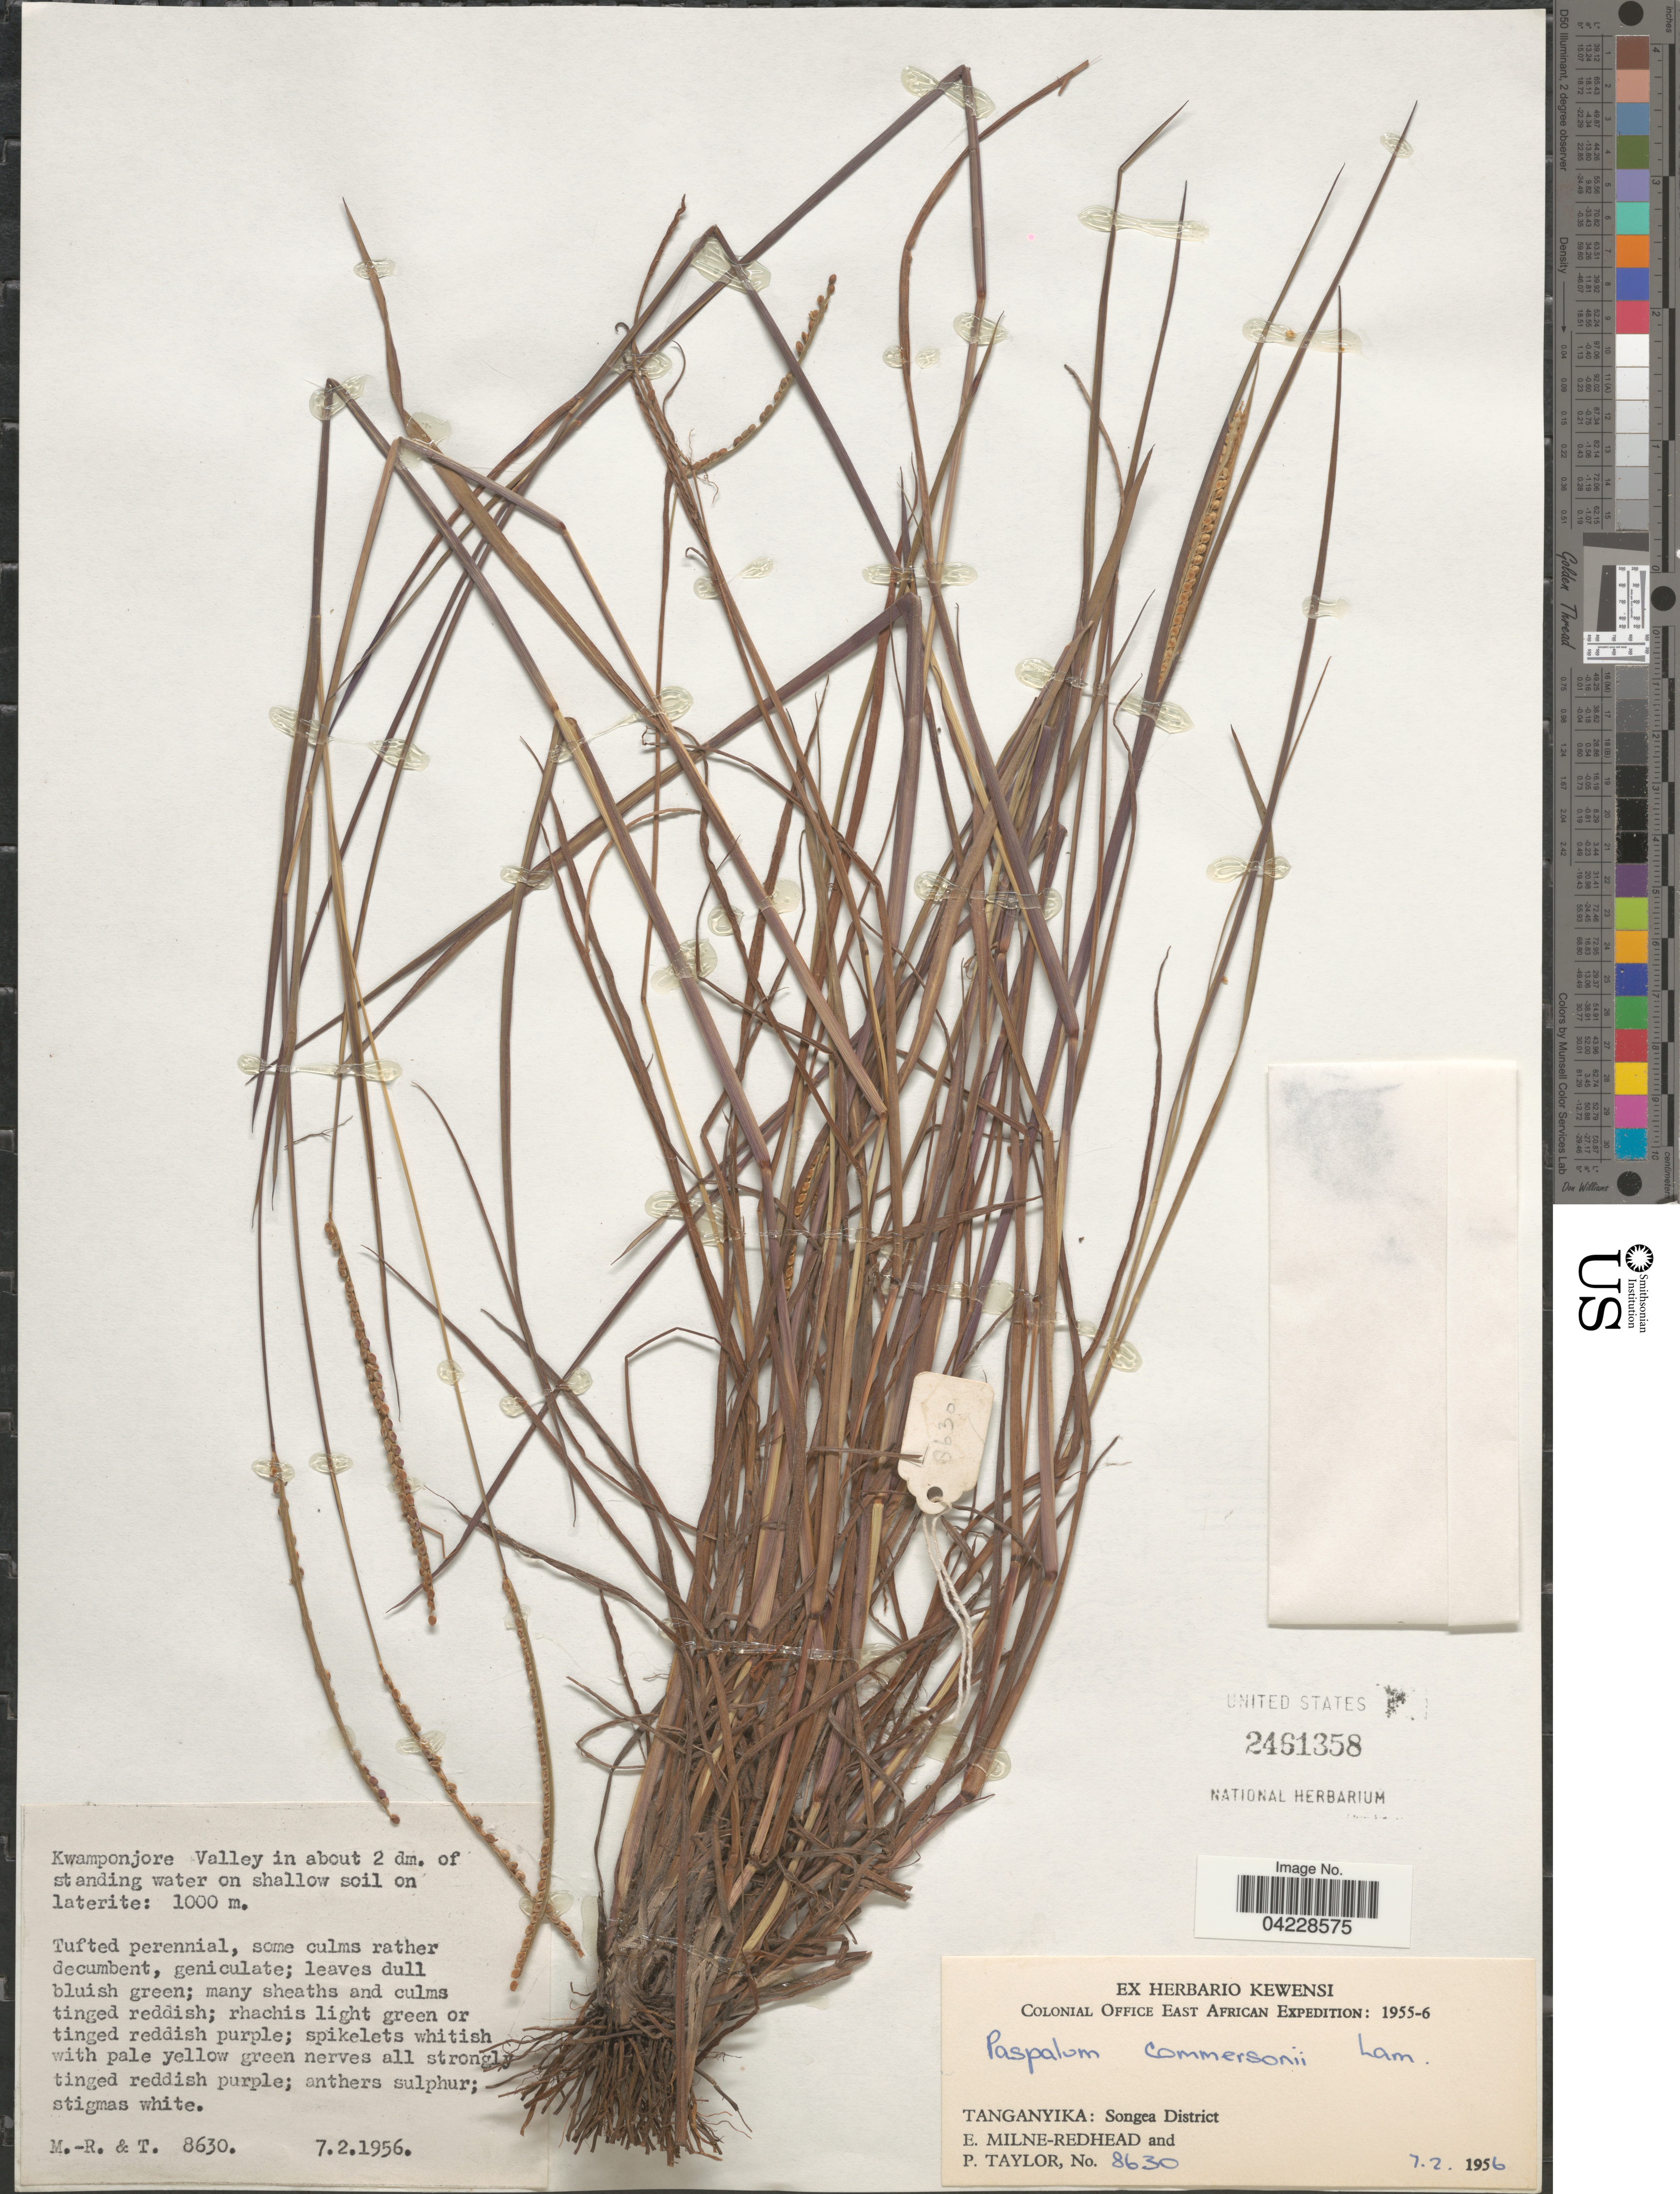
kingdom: Plantae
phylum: Tracheophyta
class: Liliopsida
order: Poales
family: Poaceae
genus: Paspalum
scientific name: Paspalum scrobiculatum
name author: L.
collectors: E. W. Milne-Redhead & P. Taylor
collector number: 8630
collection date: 1956-02-07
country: Tanzania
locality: Kwamponjore Valley in about 2 dm. of standing water on shallow soil on laterite. Colonial Office East African Expedition: 1955-6. Tanganyika: Songea District.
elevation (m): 1000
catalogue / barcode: US 2461358